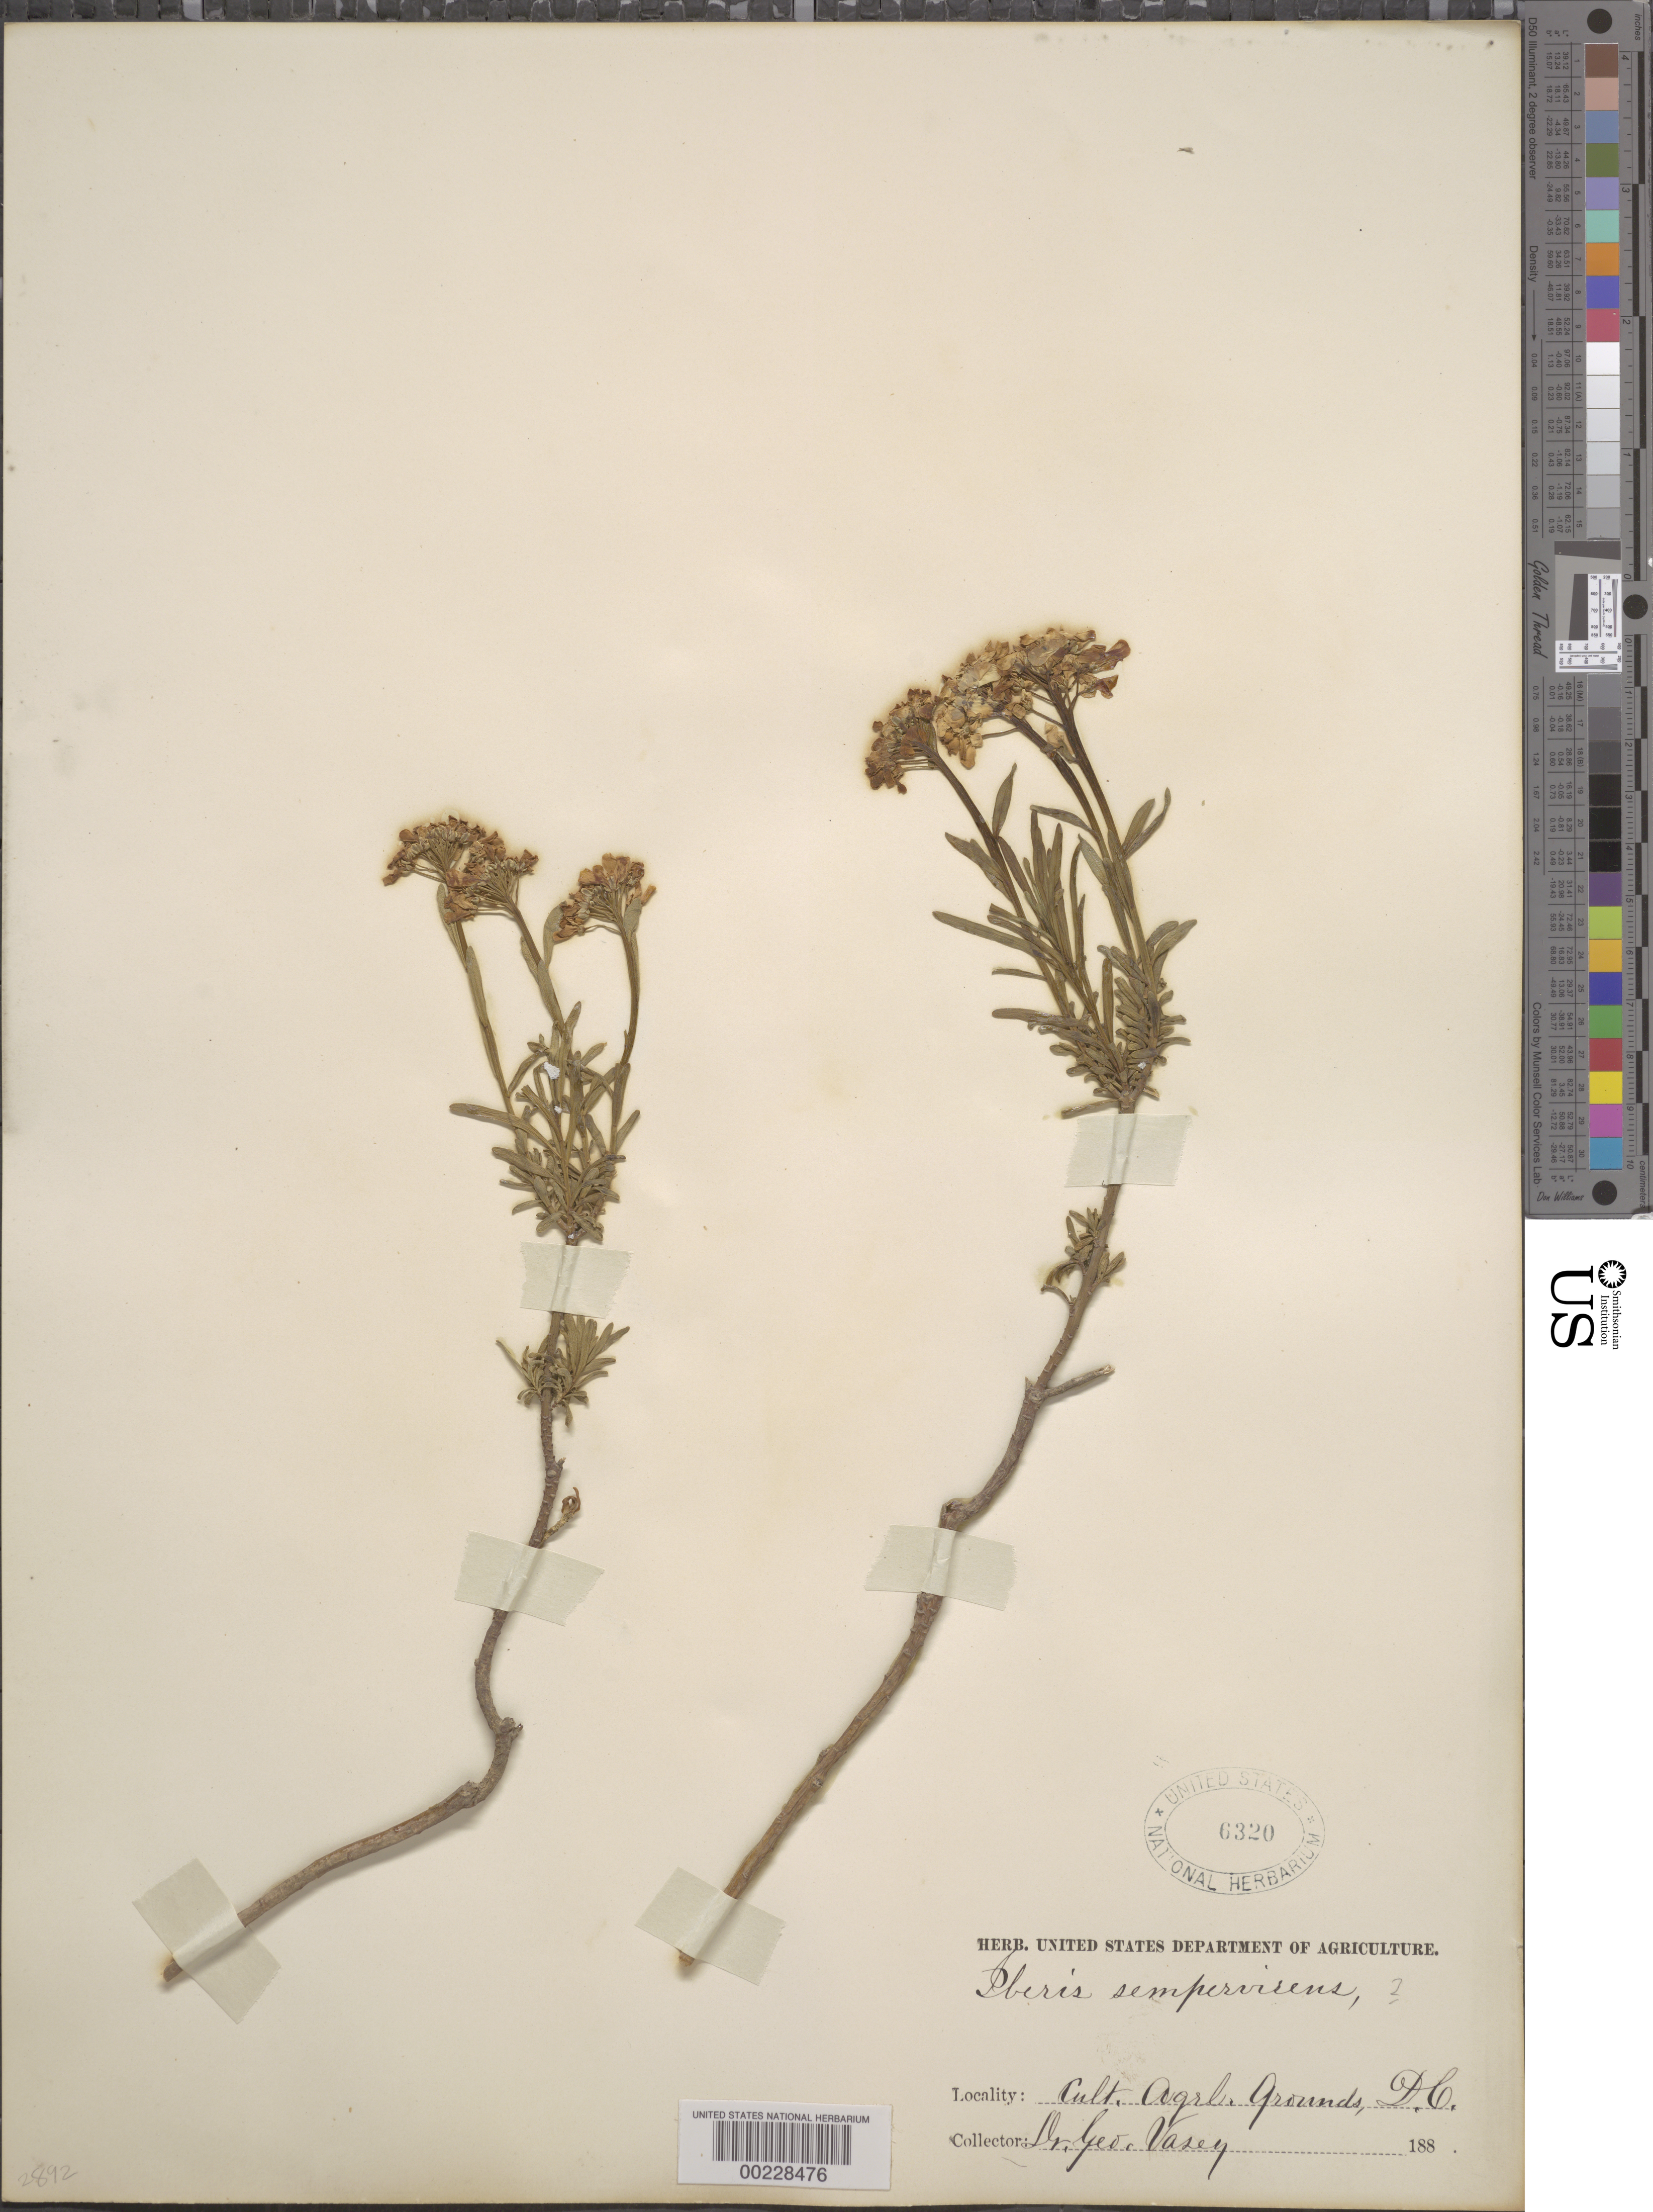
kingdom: Plantae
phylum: Tracheophyta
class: Magnoliopsida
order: Brassicales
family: Brassicaceae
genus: Iberis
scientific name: Iberis sempervirens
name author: L.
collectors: G. R. Vasey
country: United States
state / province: District of Columbia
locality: Agricultural grounds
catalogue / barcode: US 6320